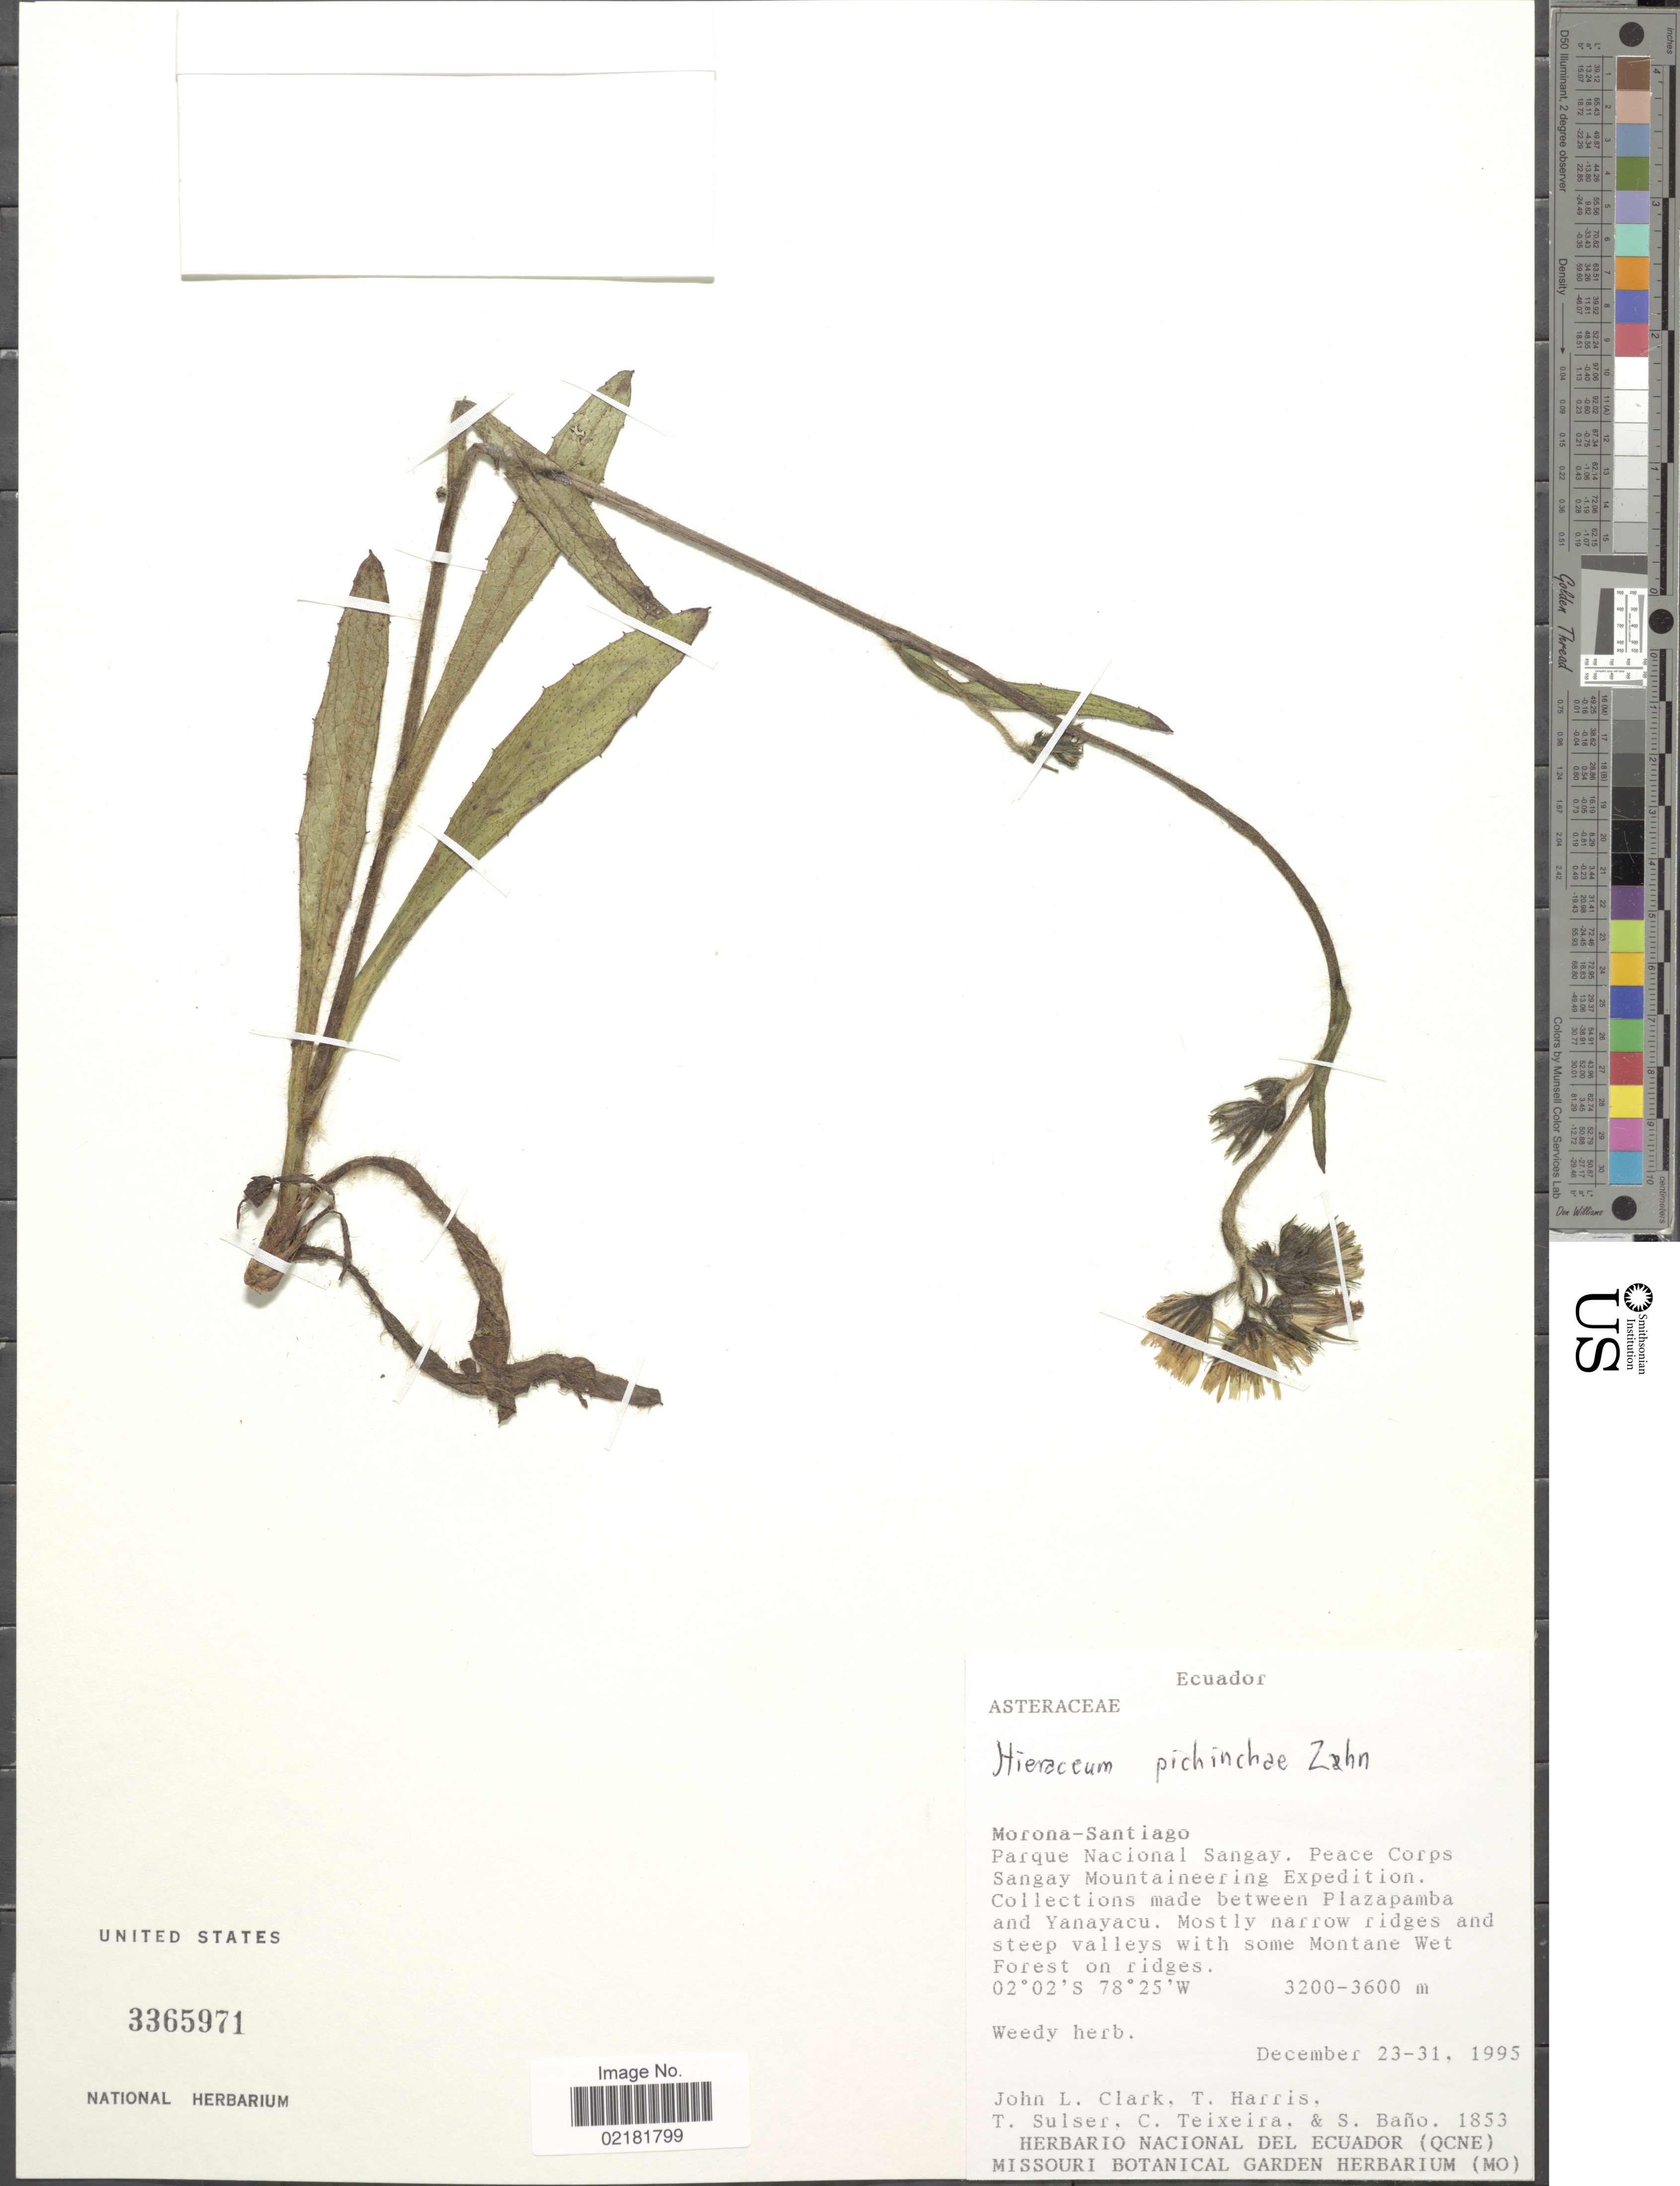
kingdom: Plantae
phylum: Tracheophyta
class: Magnoliopsida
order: Asterales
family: Asteraceae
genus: Hieracium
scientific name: Hieracium pichinchae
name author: Zahn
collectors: J. L. Clark, T. Harris, T. Sulser, C. Teixeira & S. Bano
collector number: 1853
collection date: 1995-12-23/1995-12-31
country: Ecuador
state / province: Morona-Santiago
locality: Parque Nacional Sangay, Peace Coprs Sangay Mountaineering Expedition, between Plazapamba and Yanayacu, mostly narrow ridges and steep valleys.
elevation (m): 3200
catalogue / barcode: US 3365971